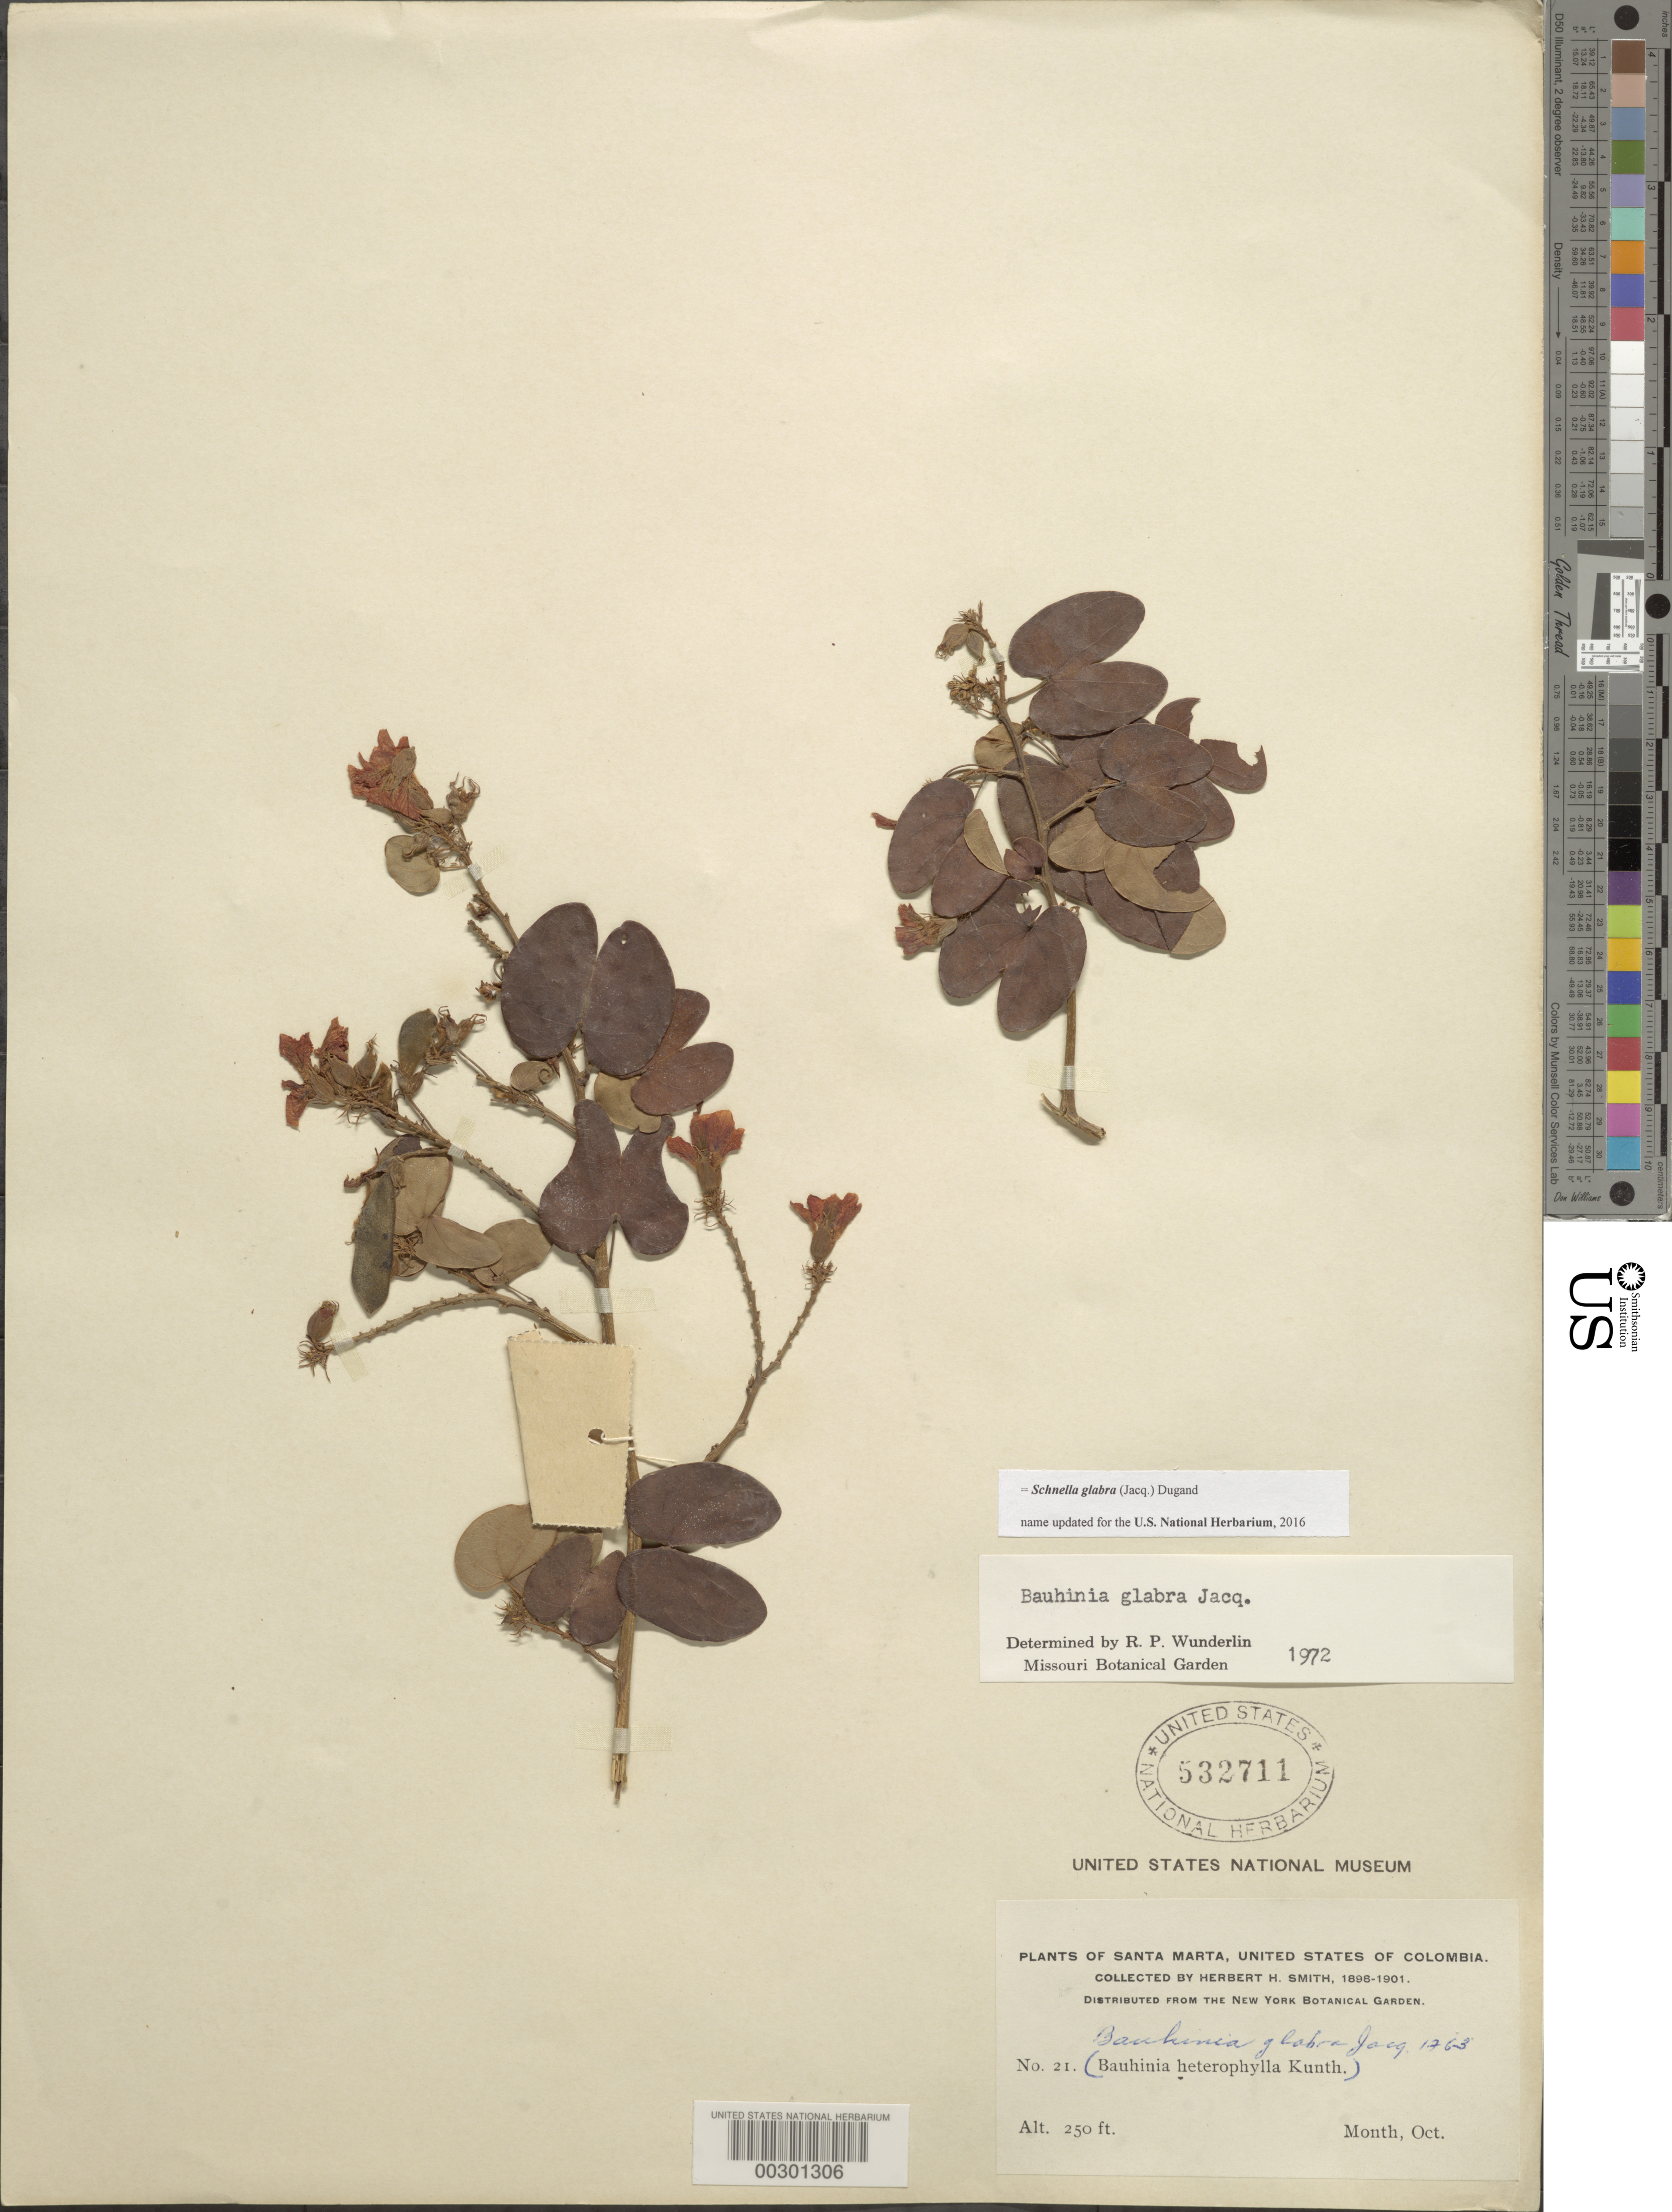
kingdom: Plantae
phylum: Tracheophyta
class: Magnoliopsida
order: Fabales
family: Fabaceae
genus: Schnella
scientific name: Schnella glabra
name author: (Jacq.) Dugand G.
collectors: Herbert H. Smith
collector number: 21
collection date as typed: Oct 1898 to -- Oct 1901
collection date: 1898-10/1901-10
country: Colombia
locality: Santa Marta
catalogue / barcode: US 532711